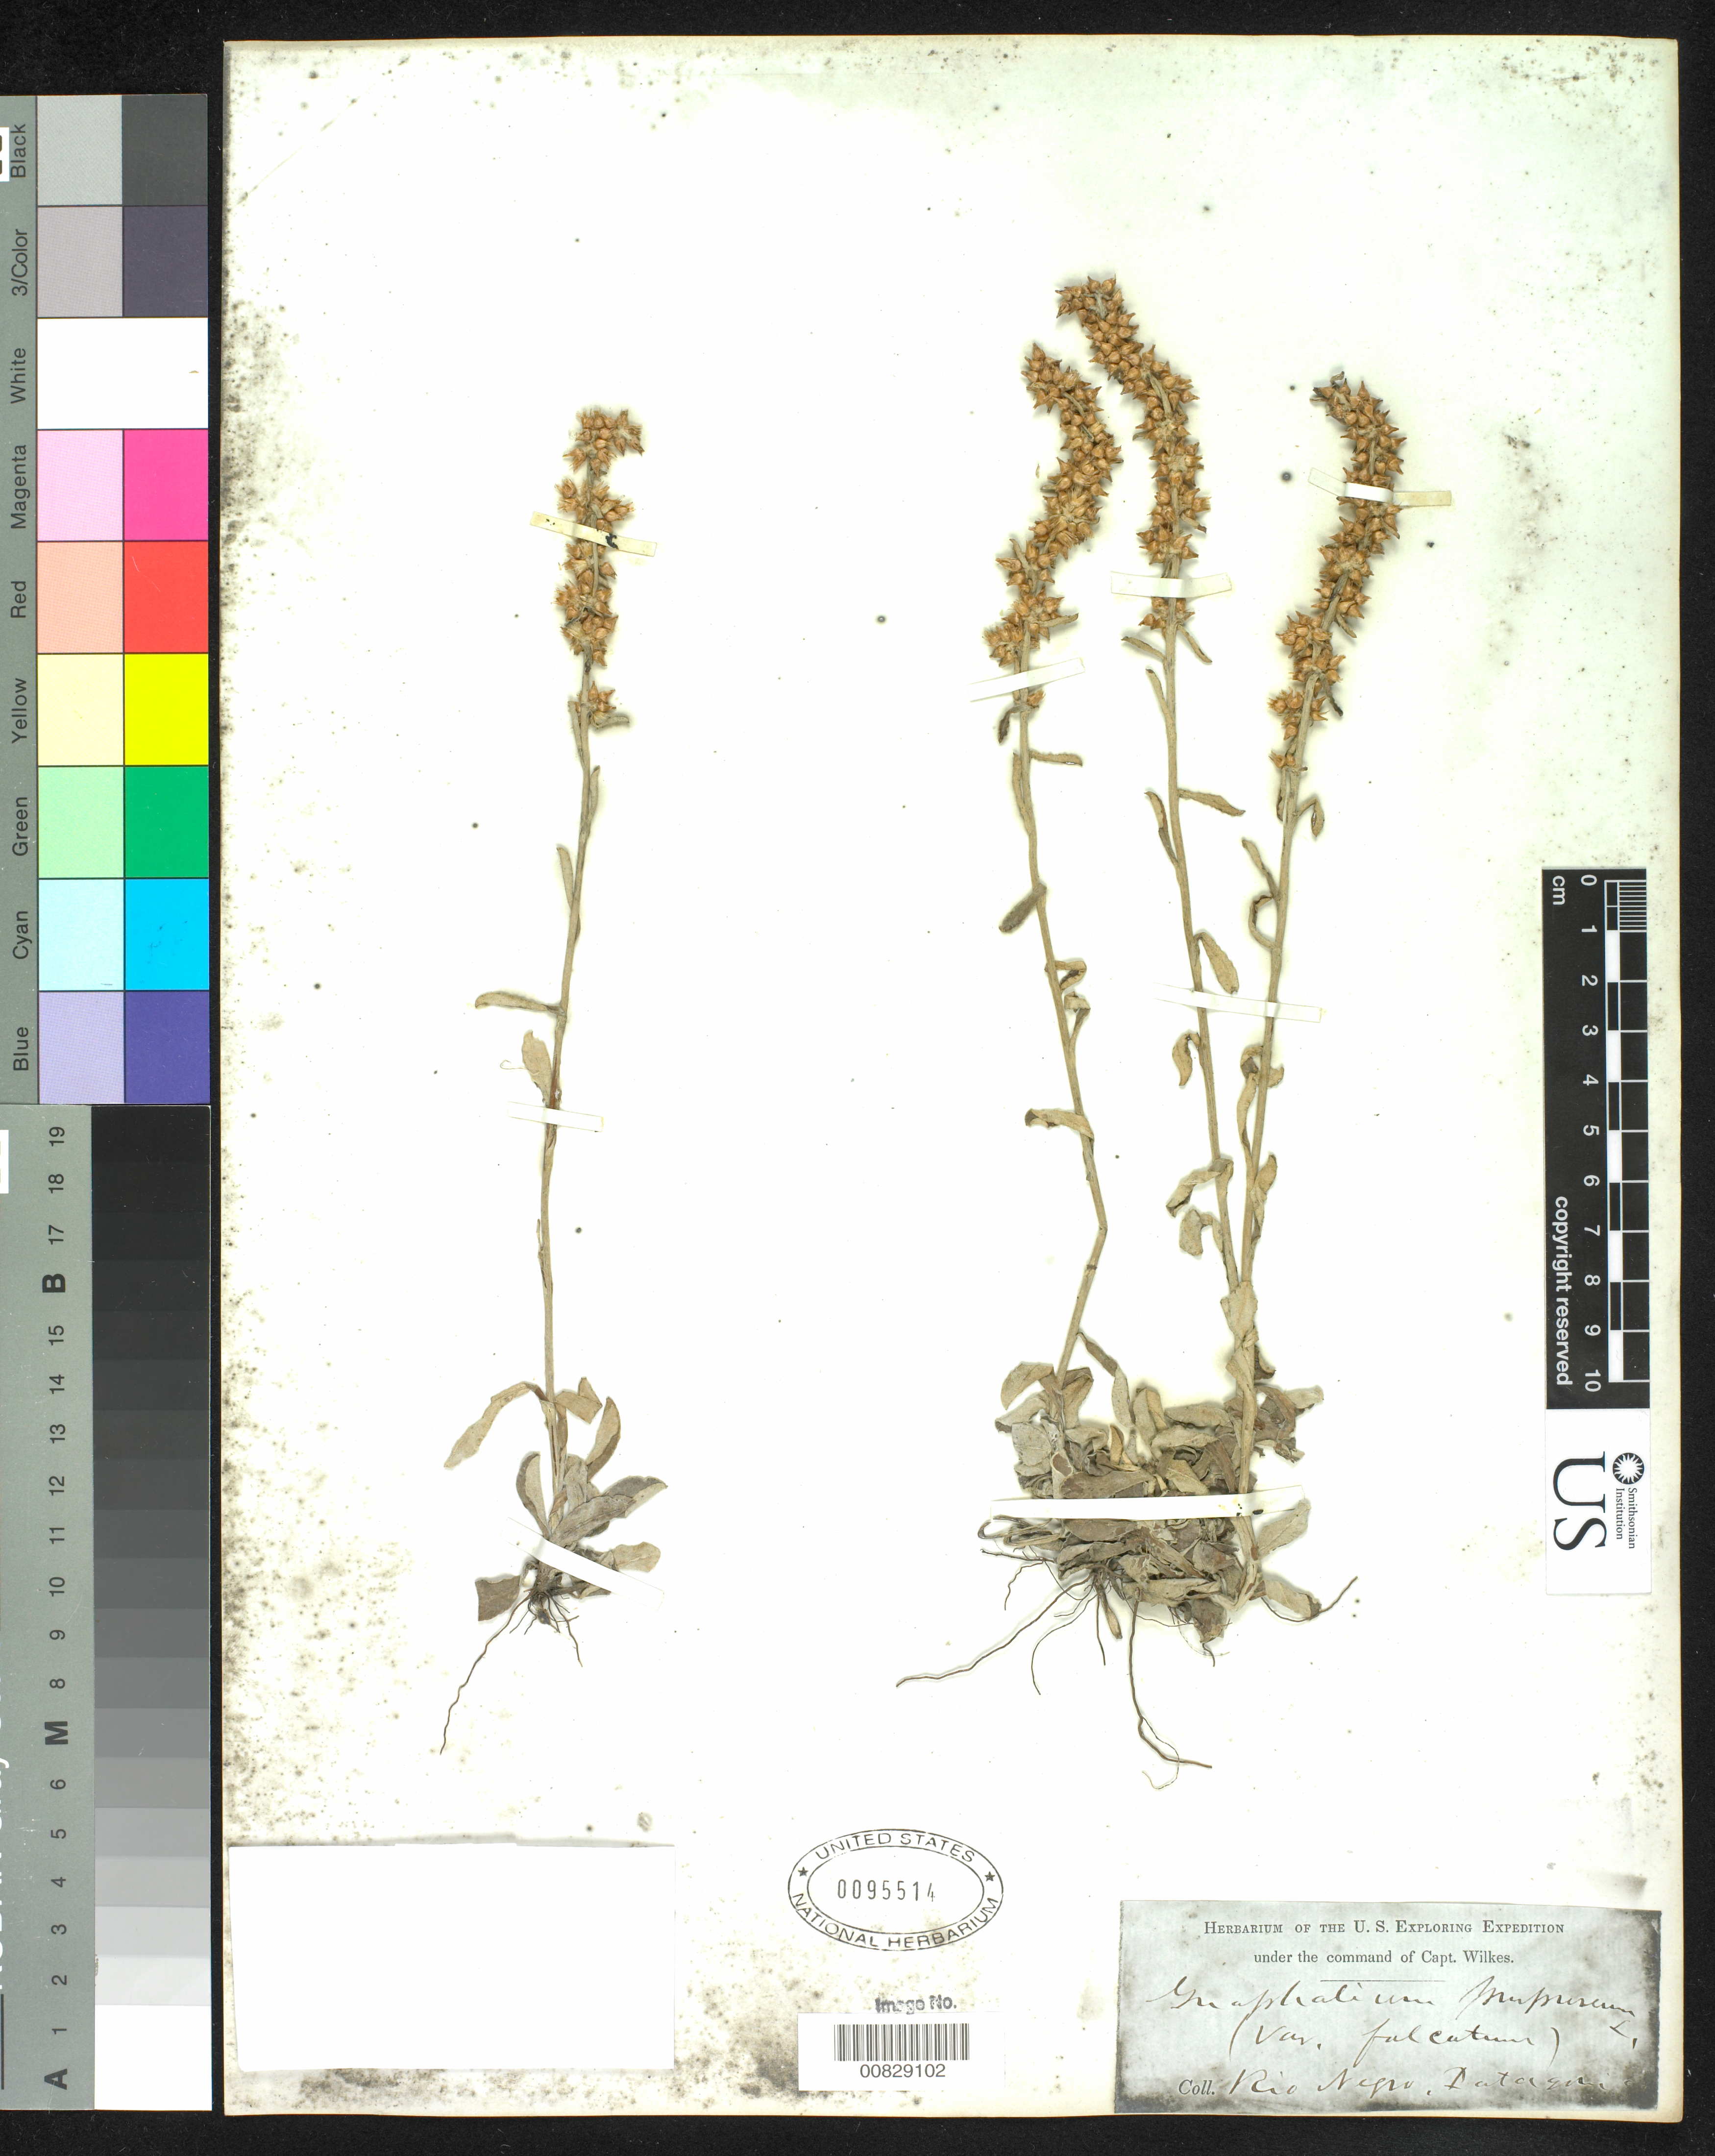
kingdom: Plantae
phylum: Tracheophyta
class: Magnoliopsida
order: Asterales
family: Asteraceae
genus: Gamochaeta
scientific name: Gamochaeta purpurea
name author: (L.) Cabrera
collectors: Wilkes Explor. Exped.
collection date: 1838/1842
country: Chile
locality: Rio Negro, Patagonia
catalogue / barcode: US 95514